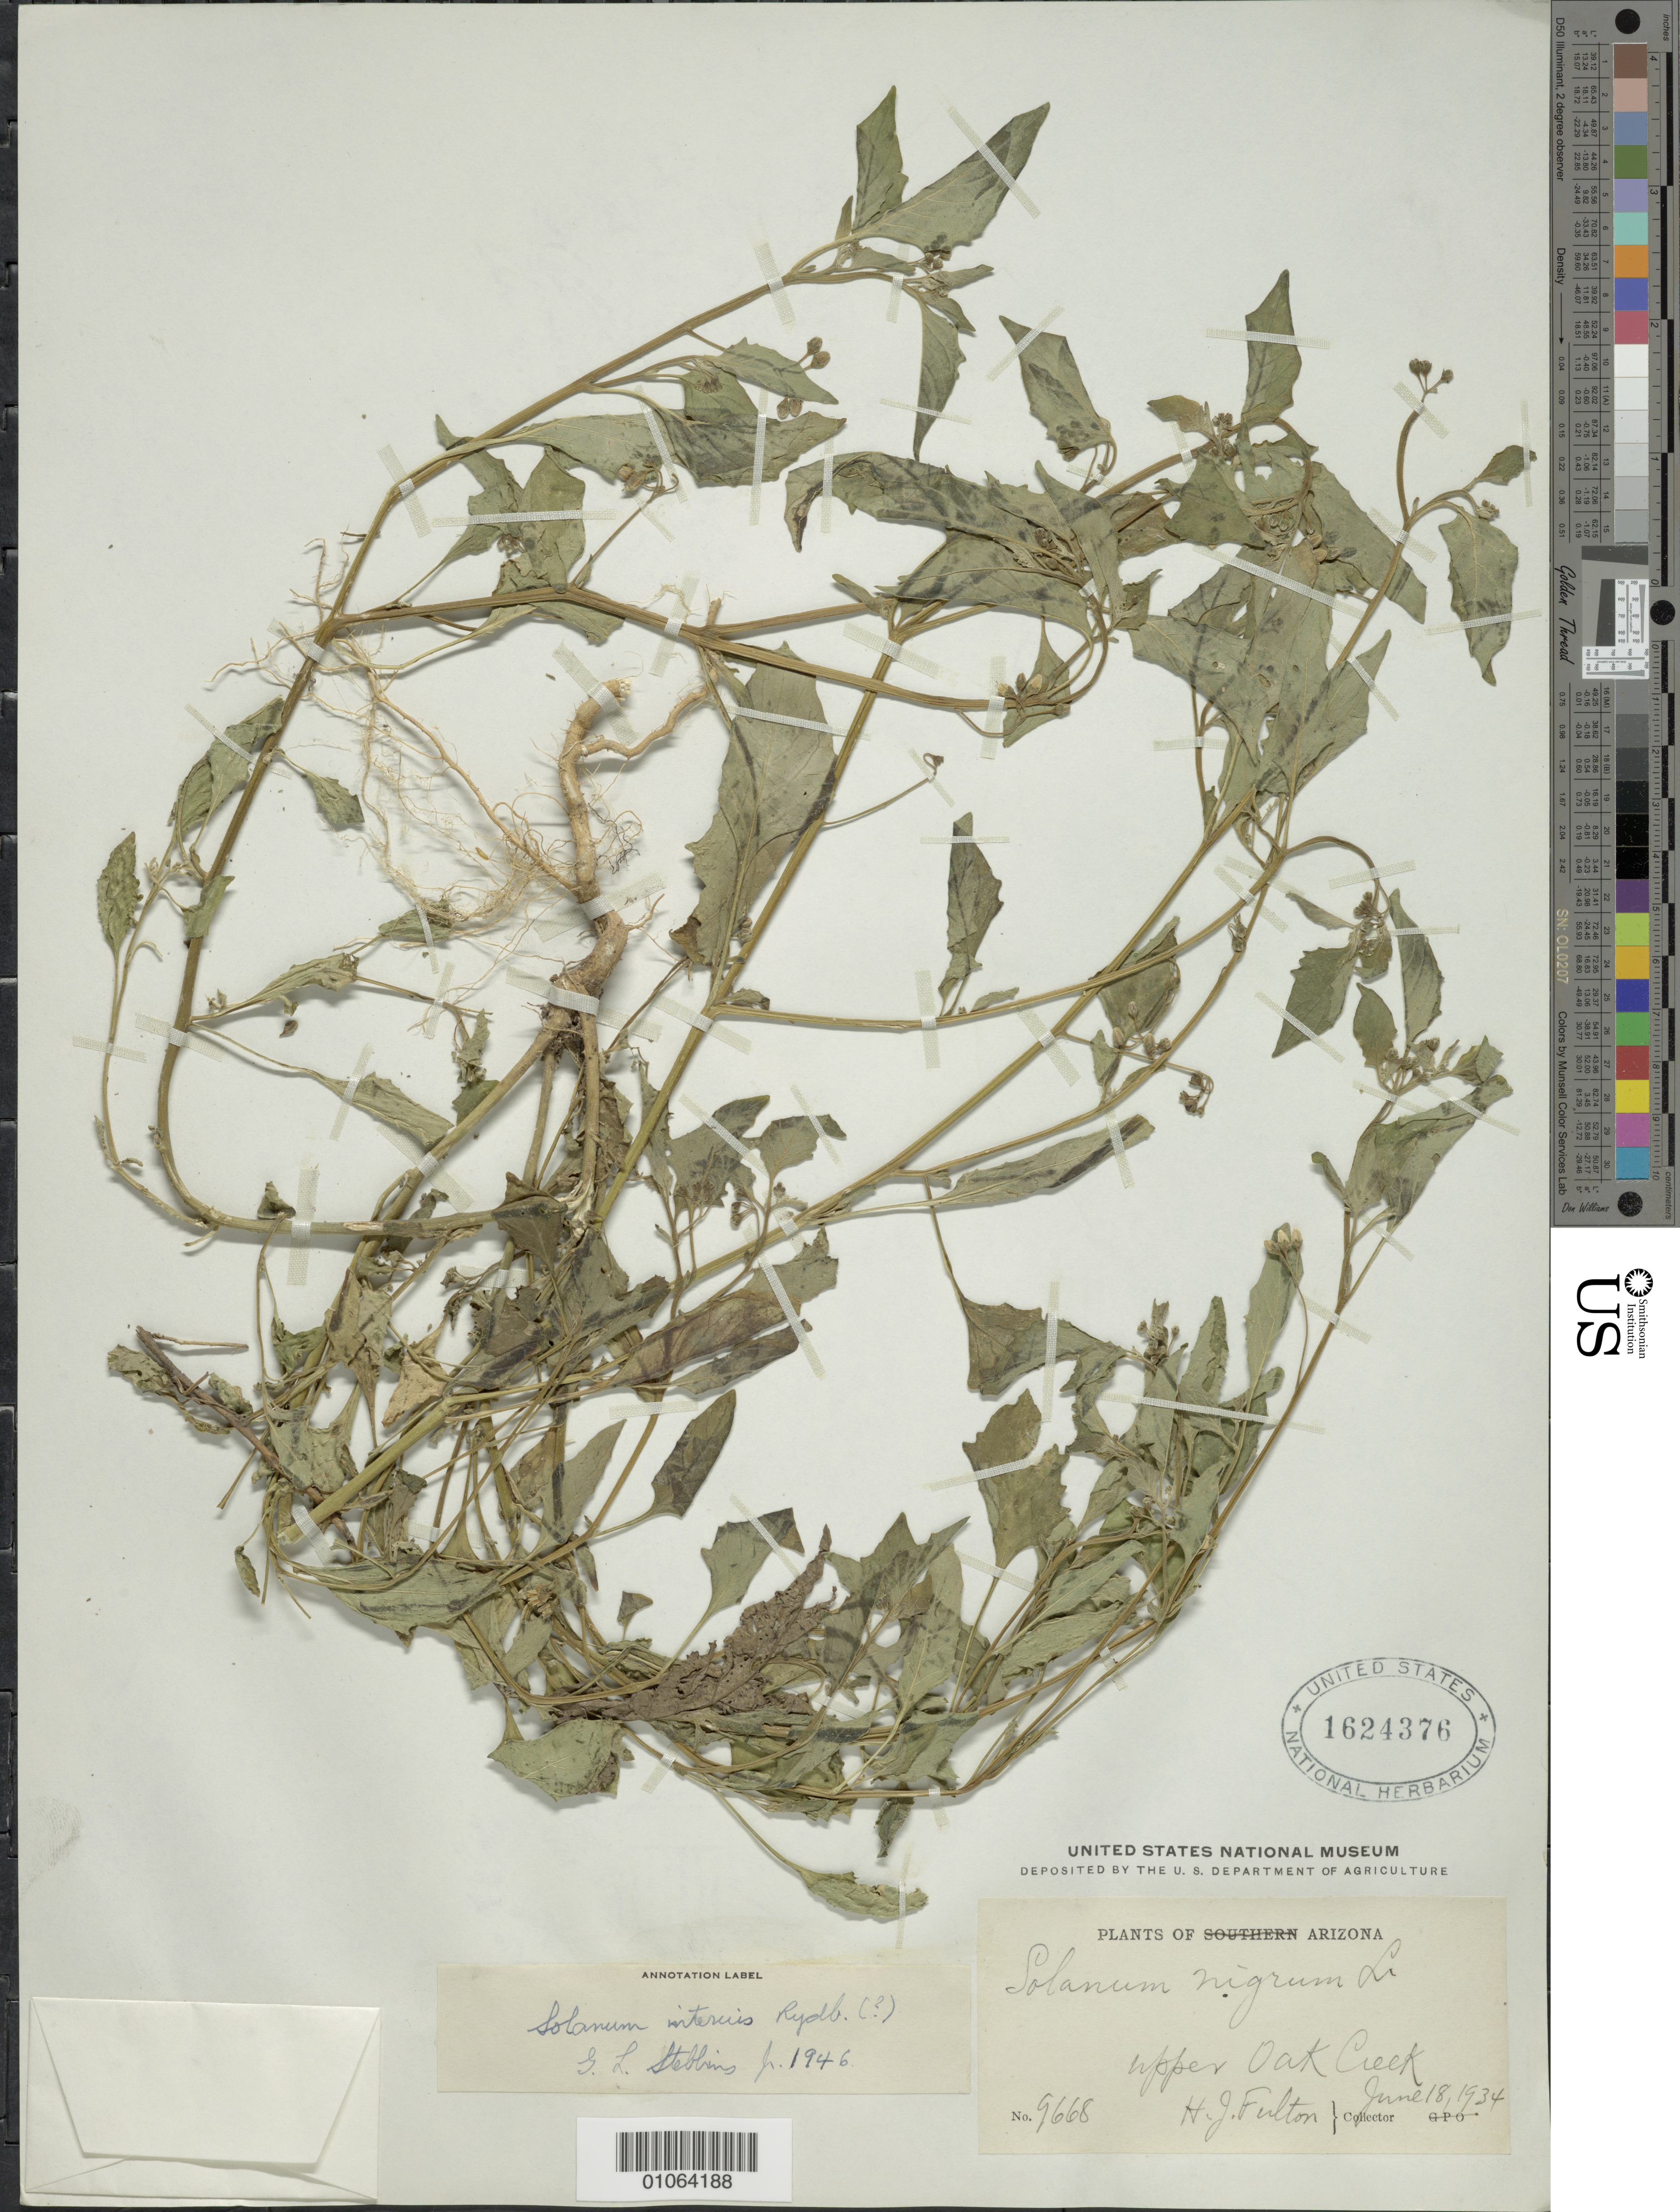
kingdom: Plantae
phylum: Tracheophyta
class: Magnoliopsida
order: Solanales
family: Solanaceae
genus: Solanum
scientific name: Solanum douglasii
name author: Dunal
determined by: Knapp, S. D.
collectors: H. Fulton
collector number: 9668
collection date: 1934-06-18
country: United States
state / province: Arizona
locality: Upper Oak Creek.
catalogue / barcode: US 1624376